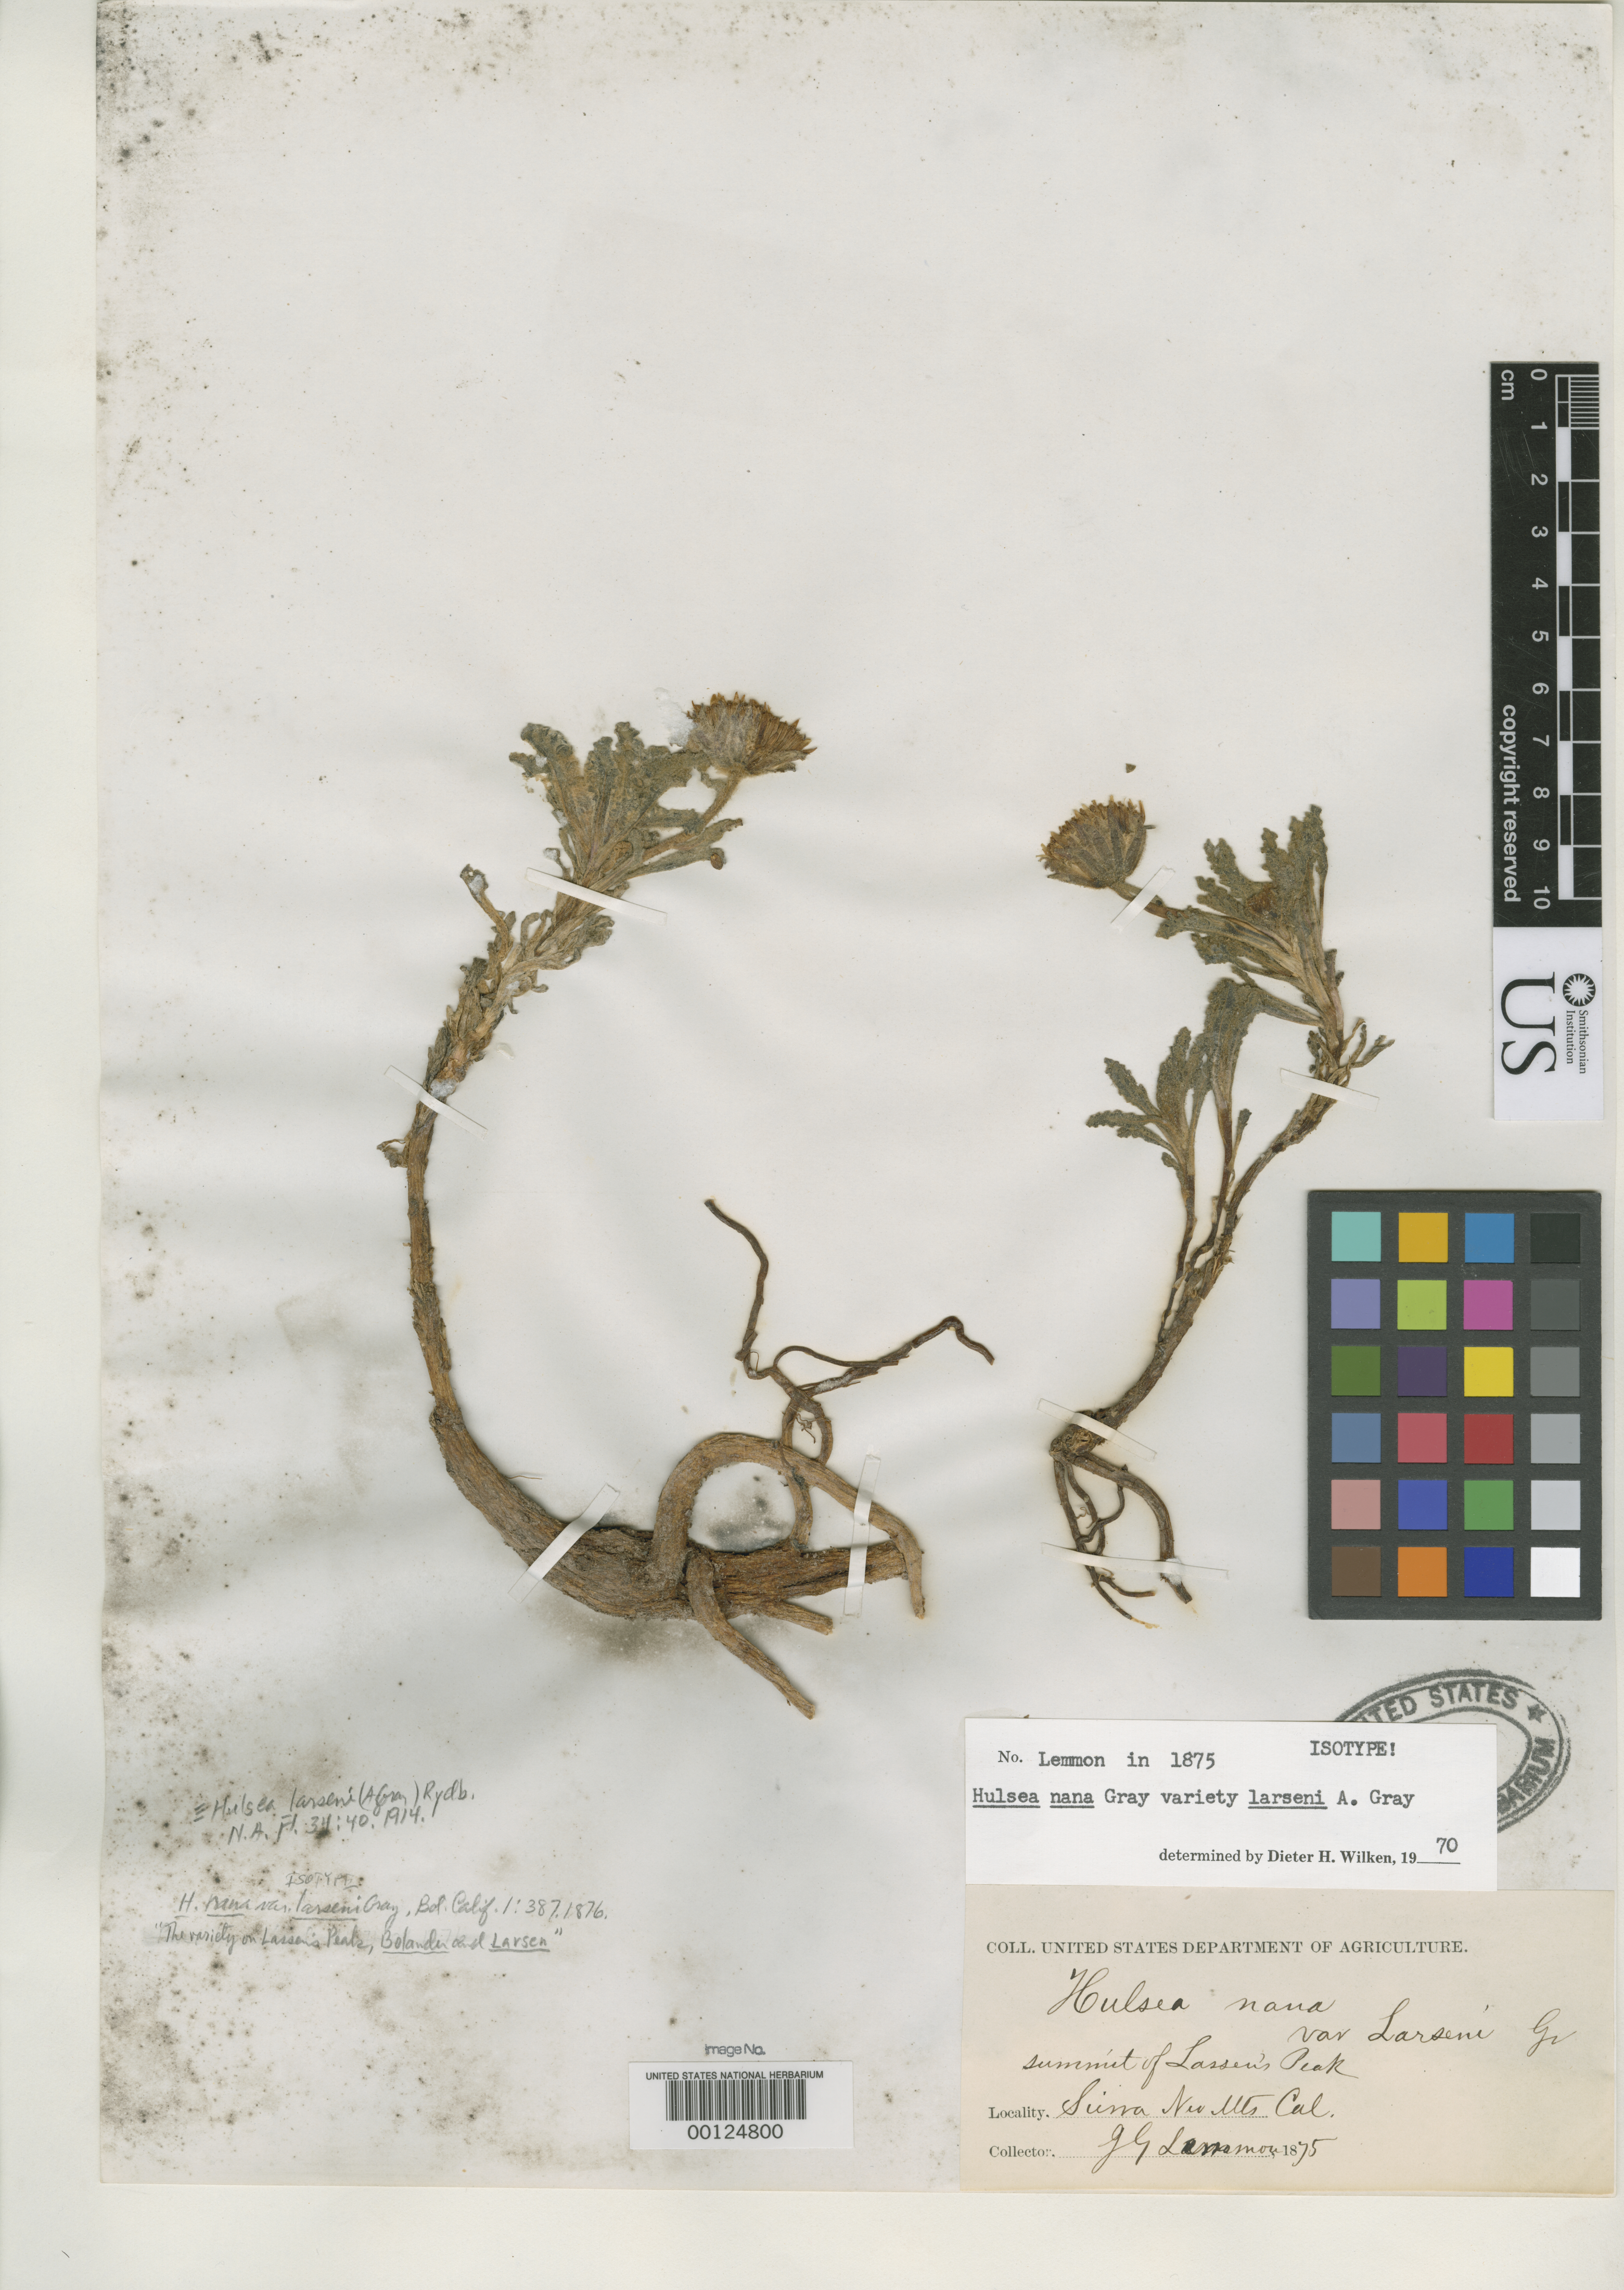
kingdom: Plantae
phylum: Tracheophyta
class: Magnoliopsida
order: Asterales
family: Asteraceae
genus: Hulsea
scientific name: Hulsea nana var. larseni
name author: A. Gray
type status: Isotype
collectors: J. G. Lemmon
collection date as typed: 1875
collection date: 1875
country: United States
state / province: California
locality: Lassen's Peak, Sierra Nevada Mountains.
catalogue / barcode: US 74229